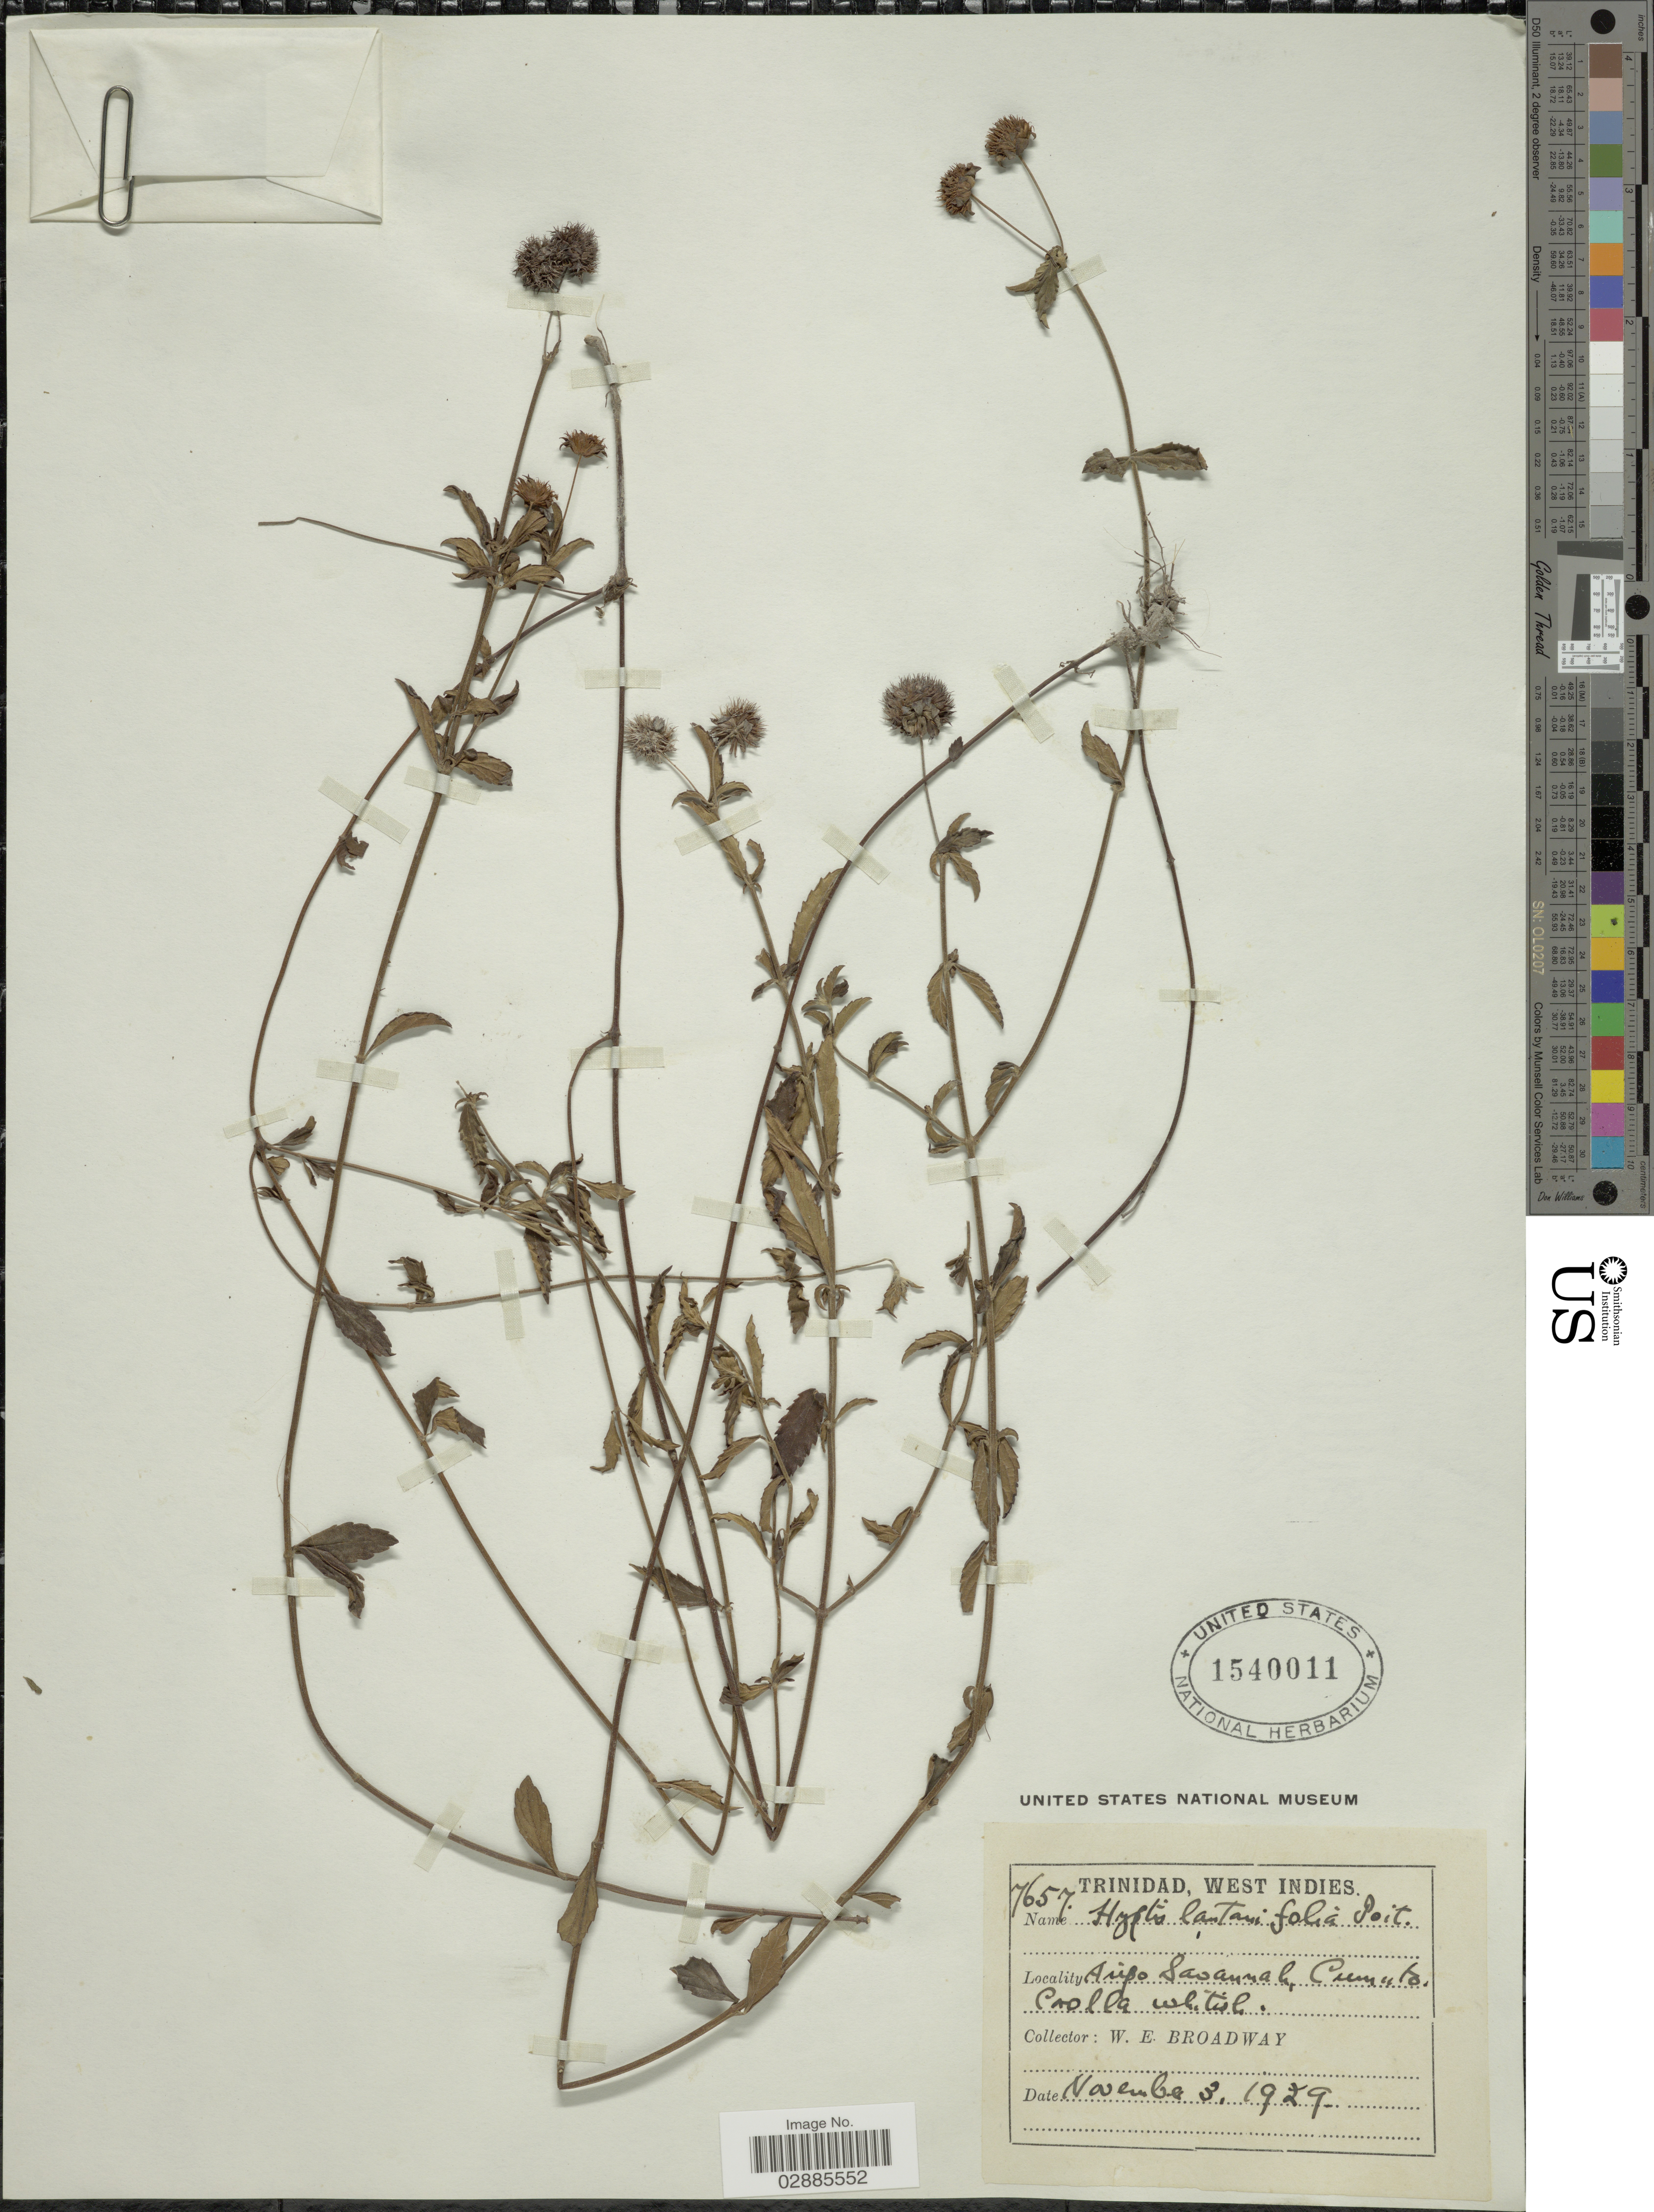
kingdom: Plantae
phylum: Tracheophyta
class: Magnoliopsida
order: Lamiales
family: Lamiaceae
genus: Hyptis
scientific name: Hyptis lantanifolia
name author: Poit.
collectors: W. E. Broadway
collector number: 7657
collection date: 1929-11-03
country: Trinidad and Tobago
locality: Trinidad, West Indies. Aripo Savannah, Cumuto.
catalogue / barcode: US 1540011